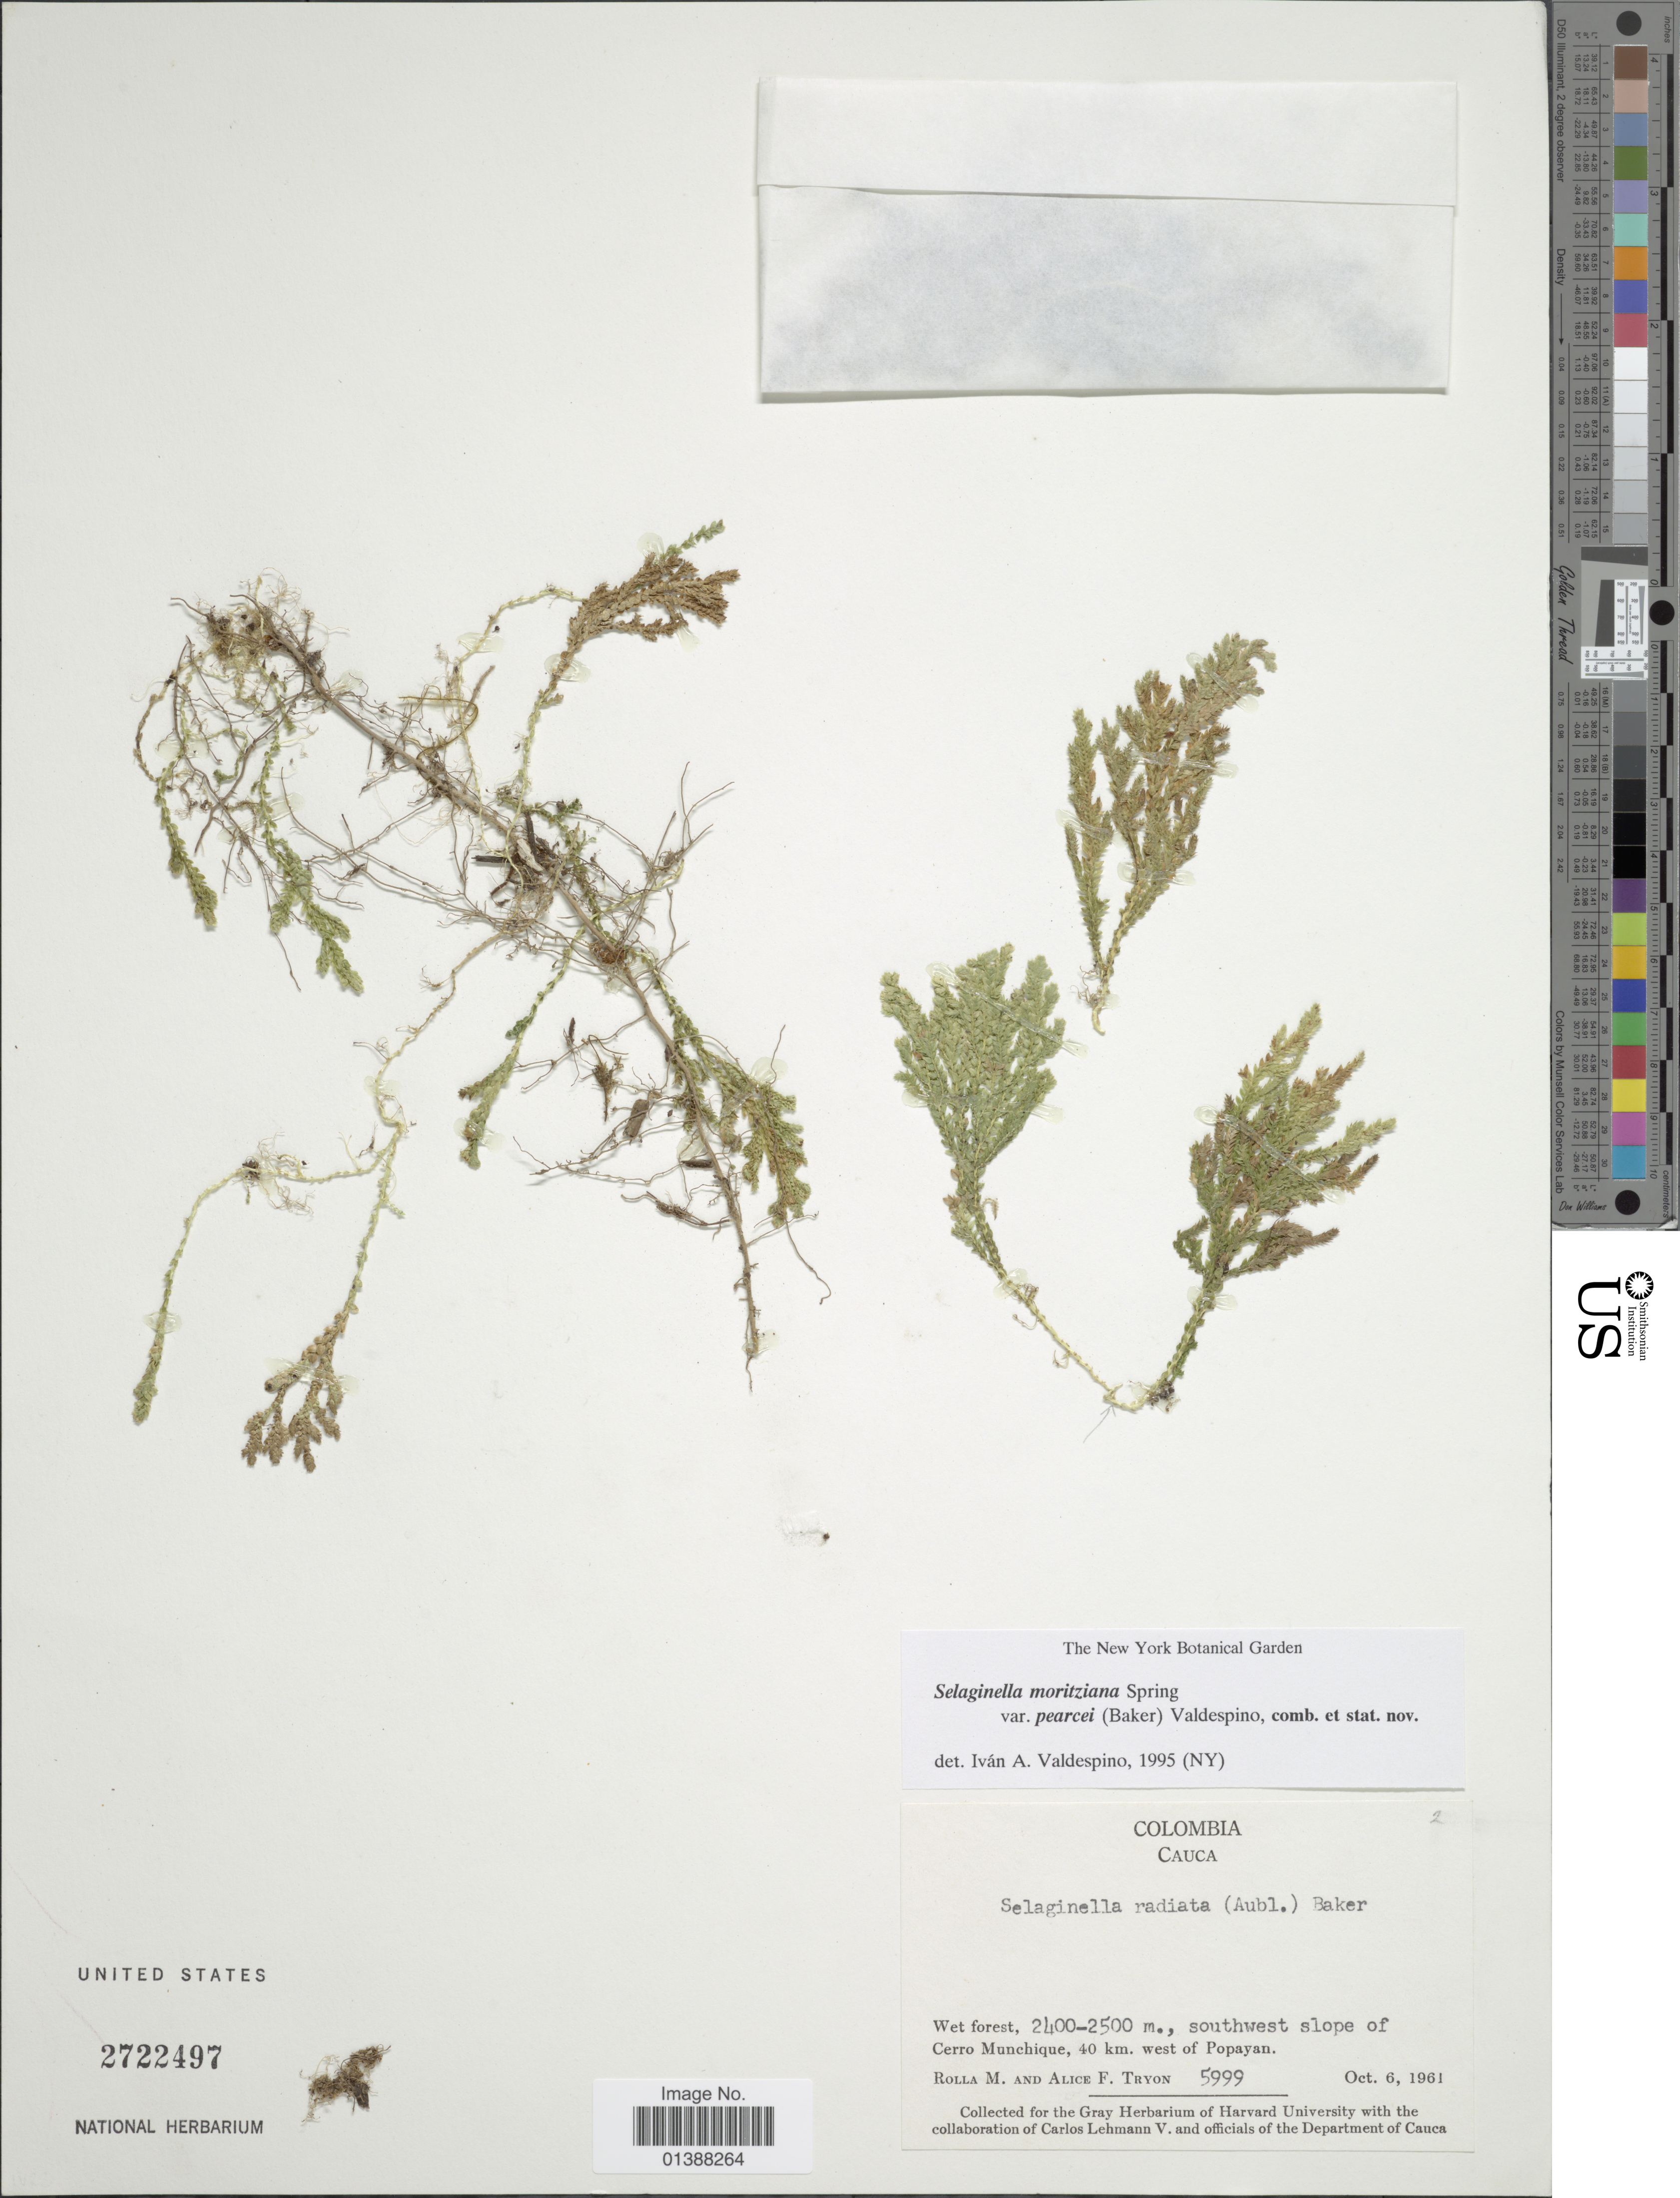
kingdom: Plantae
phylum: Tracheophyta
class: Lycopodiopsida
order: Selaginellales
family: Selaginellaceae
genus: Selaginella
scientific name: Selaginella moritziana var. pearcei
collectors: R. M. Tryon & A. F. Tryon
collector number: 5999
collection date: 1961-10-06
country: Colombia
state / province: Cauca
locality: Soutwest slope of Cerro Munchique, 40 km west of Popayan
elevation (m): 2400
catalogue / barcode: US 2722497